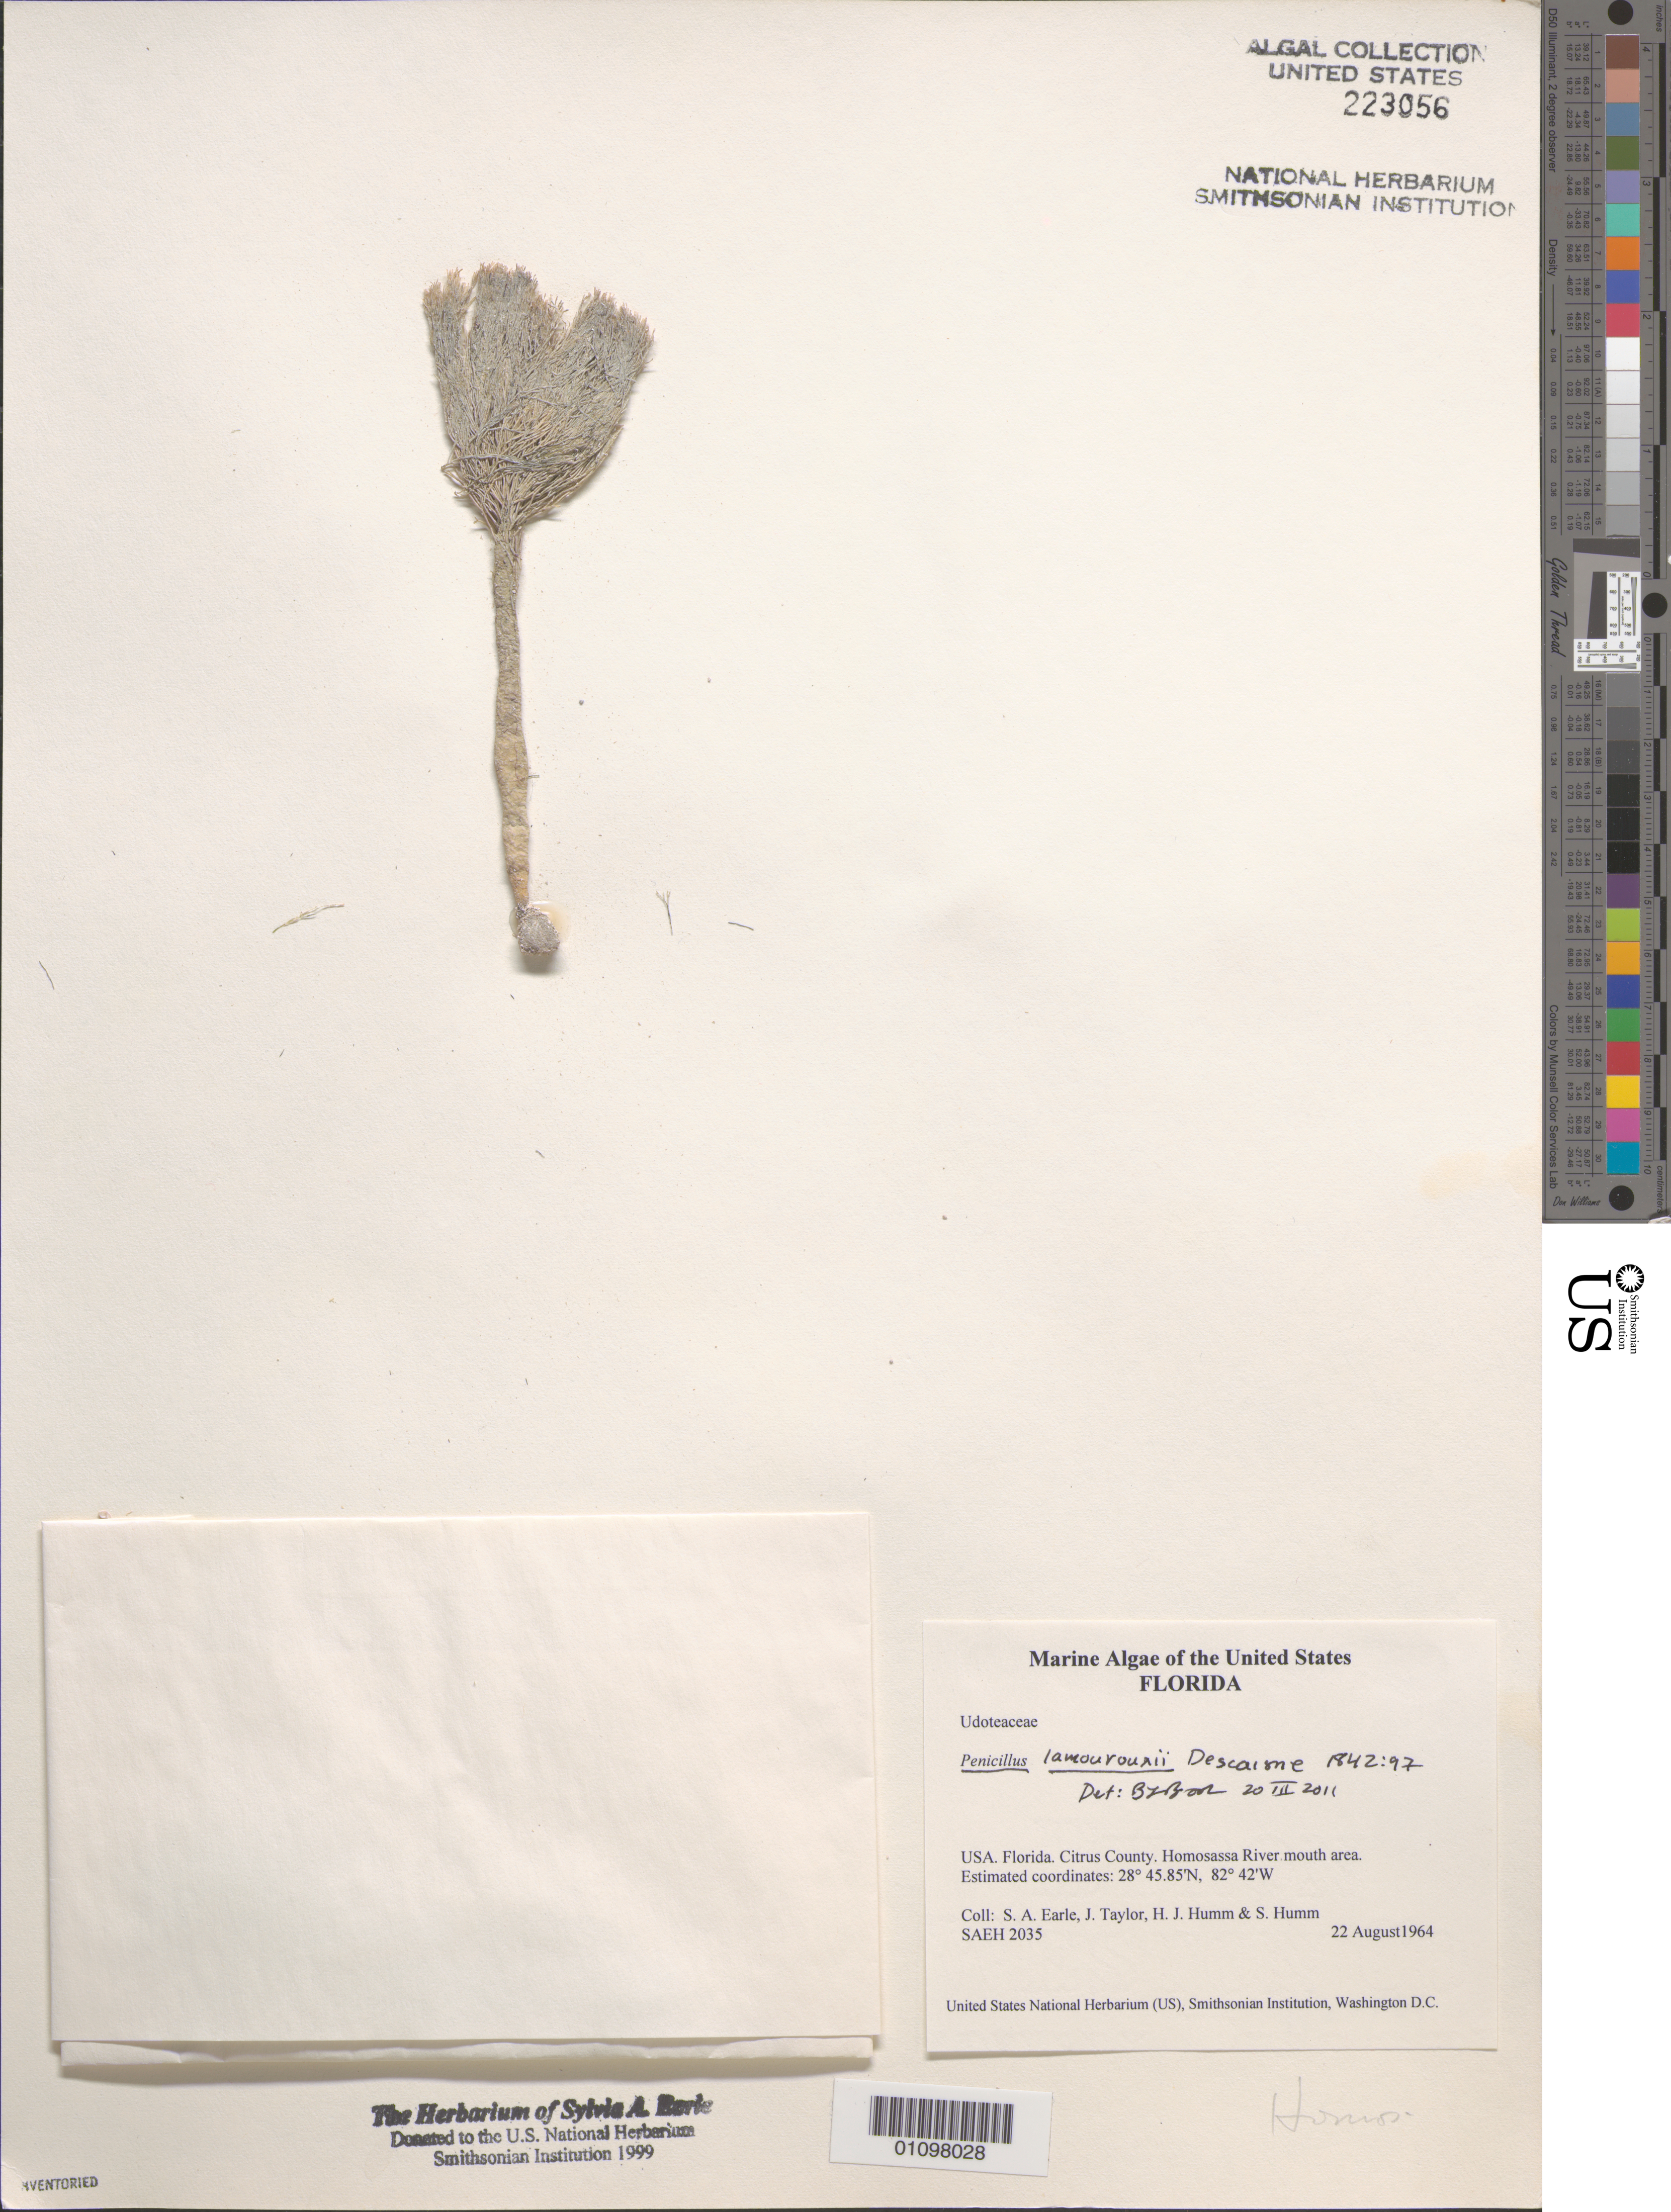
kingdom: Plantae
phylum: Chlorophyta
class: Ulvophyceae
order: Bryopsidales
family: Udoteaceae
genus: Penicillus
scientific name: Penicillus lamourouxii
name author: Decne.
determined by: Brooks, B. L., (BOT), Smithsonian Institution - National Museum of Natural History (UNITED STATES)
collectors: S. A. Earle, J. L. Taylor, H. J. Humm & S. Humm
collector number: SAEH 2035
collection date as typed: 22 Aug 1964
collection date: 1964-08-22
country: United States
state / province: Florida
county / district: Citrus County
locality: Homosassa River mouth area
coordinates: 28 45.85'N, 82 42'W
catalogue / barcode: US 223056